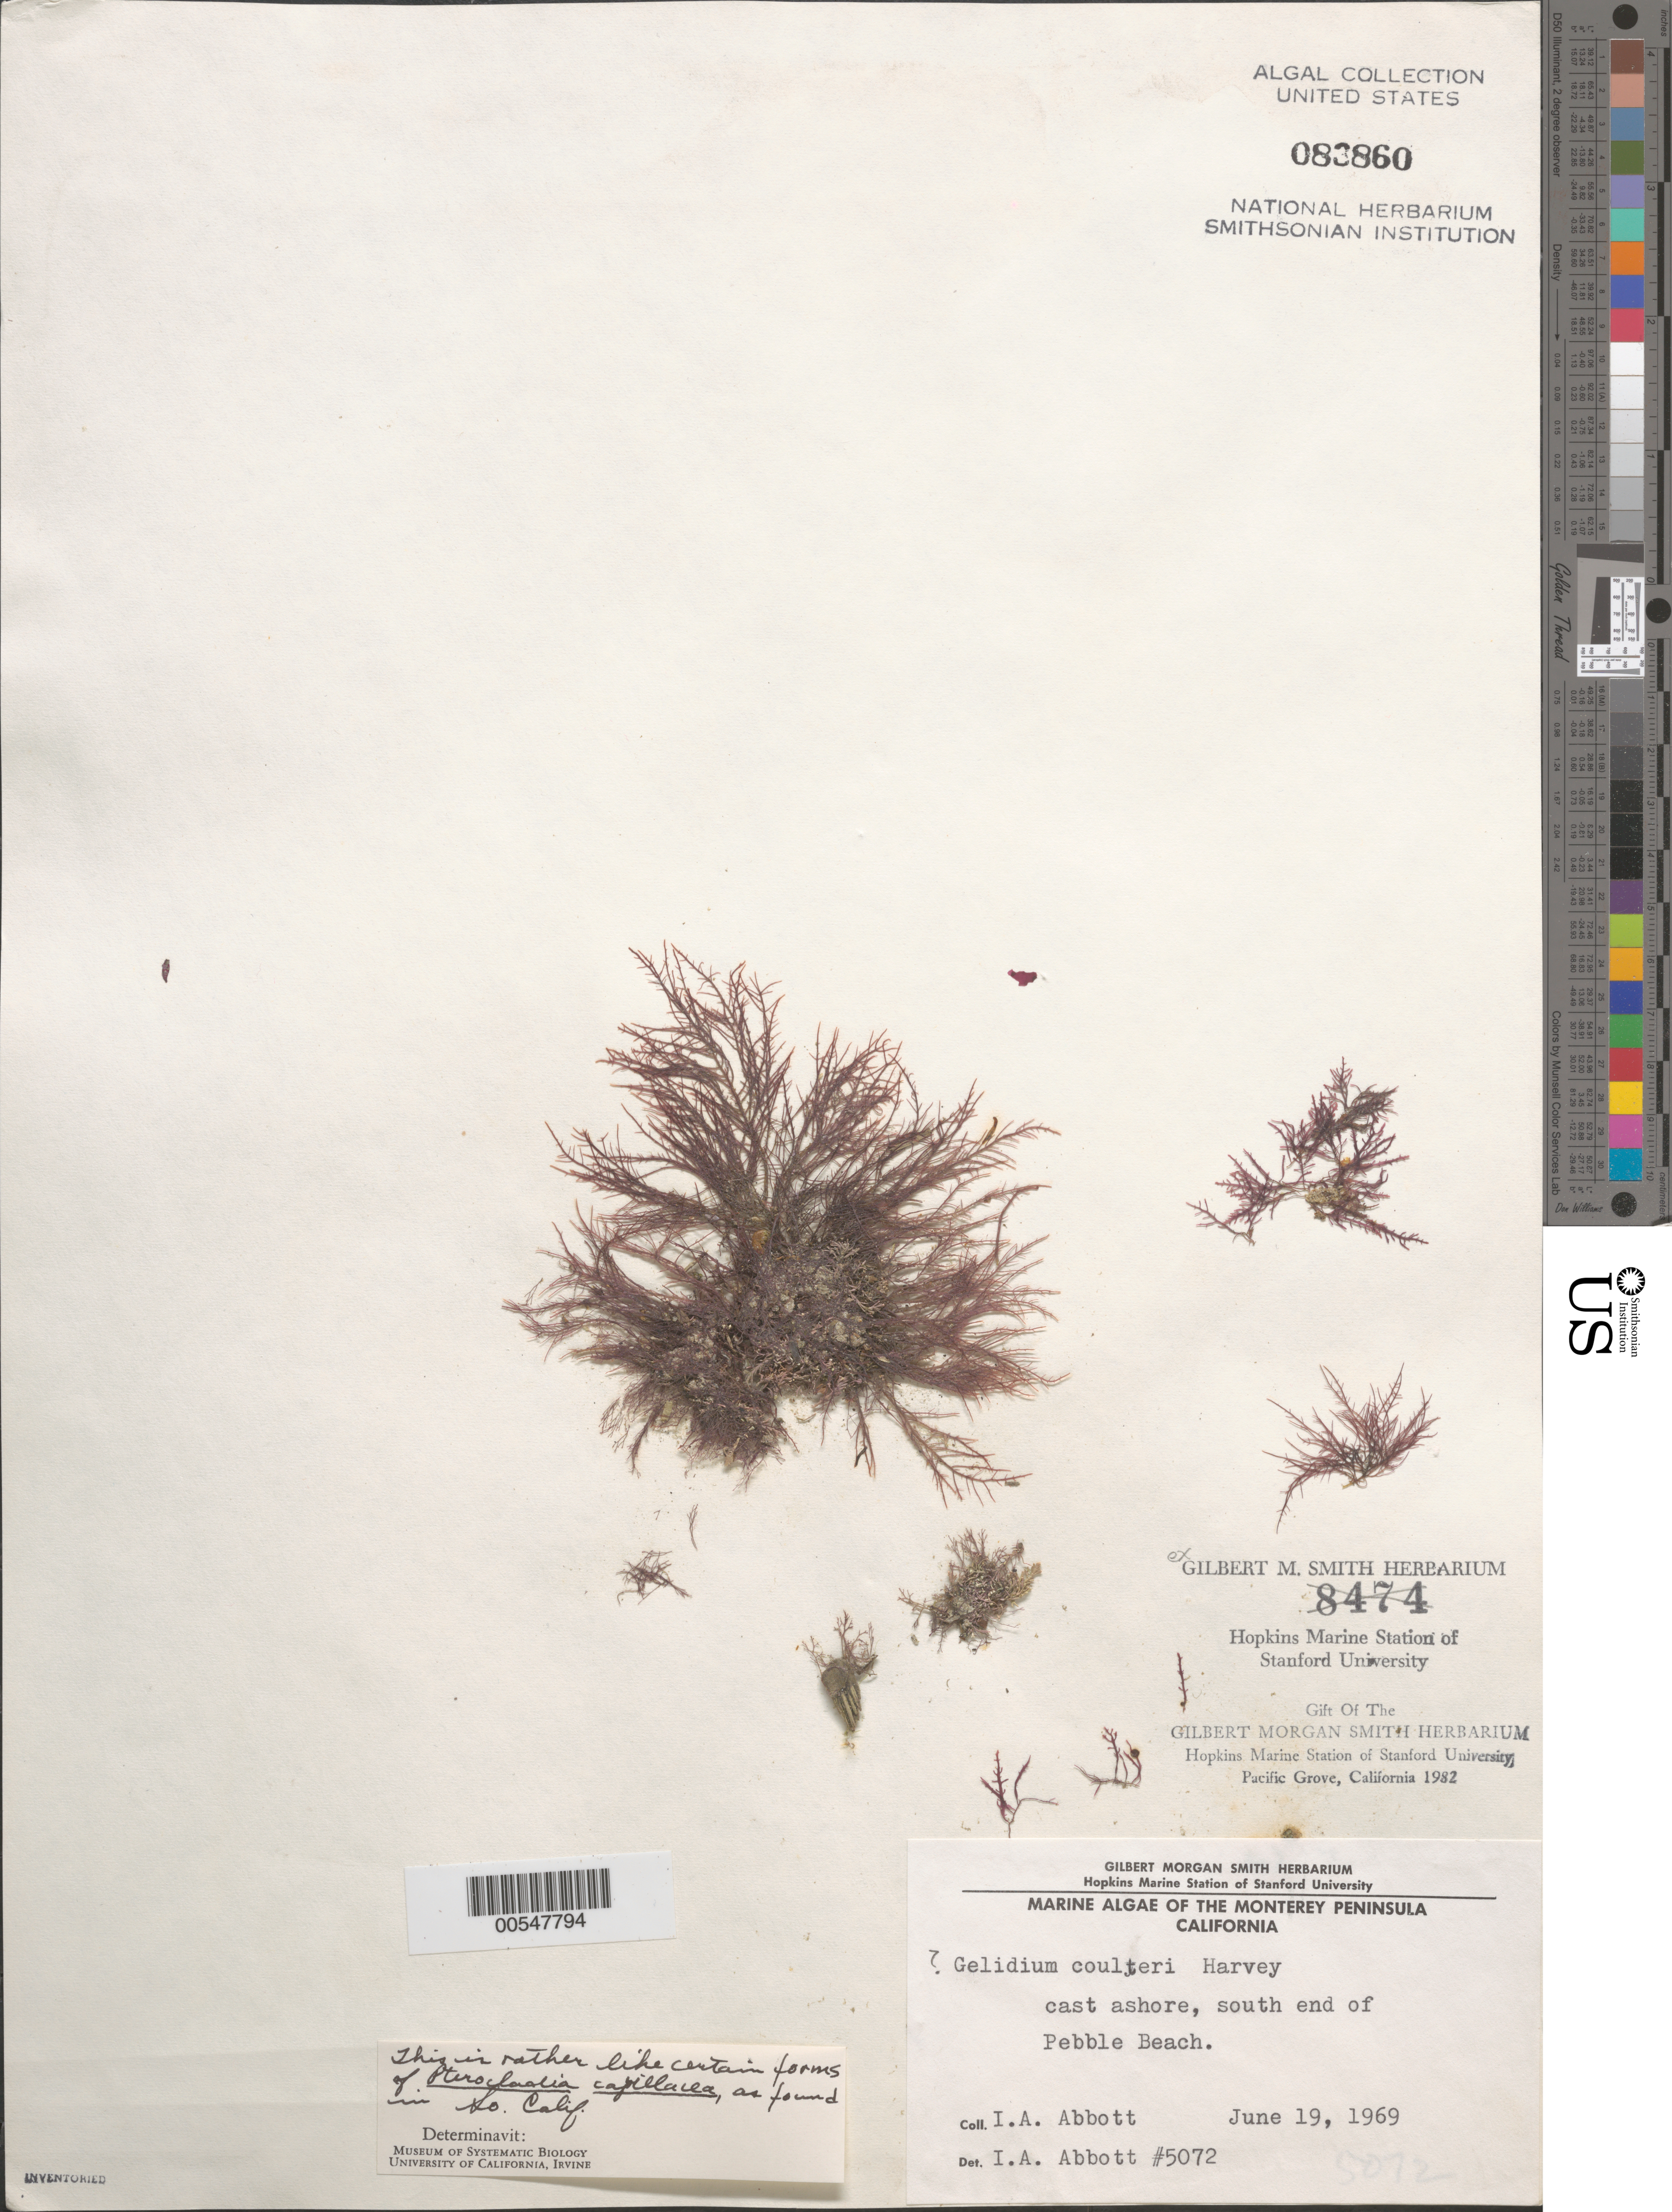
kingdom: Plantae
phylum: Rhodophyta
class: Florideophyceae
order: Gelidiales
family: Gelidiaceae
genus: Gelidium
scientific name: Gelidium coulteri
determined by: Abbott, Isabella A.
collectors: I. A. Abbott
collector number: IAA 5072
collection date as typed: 19 Jun 1969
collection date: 1969-06-19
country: United States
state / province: California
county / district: Monterey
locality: Pebble Beach, south end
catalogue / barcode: US 83860